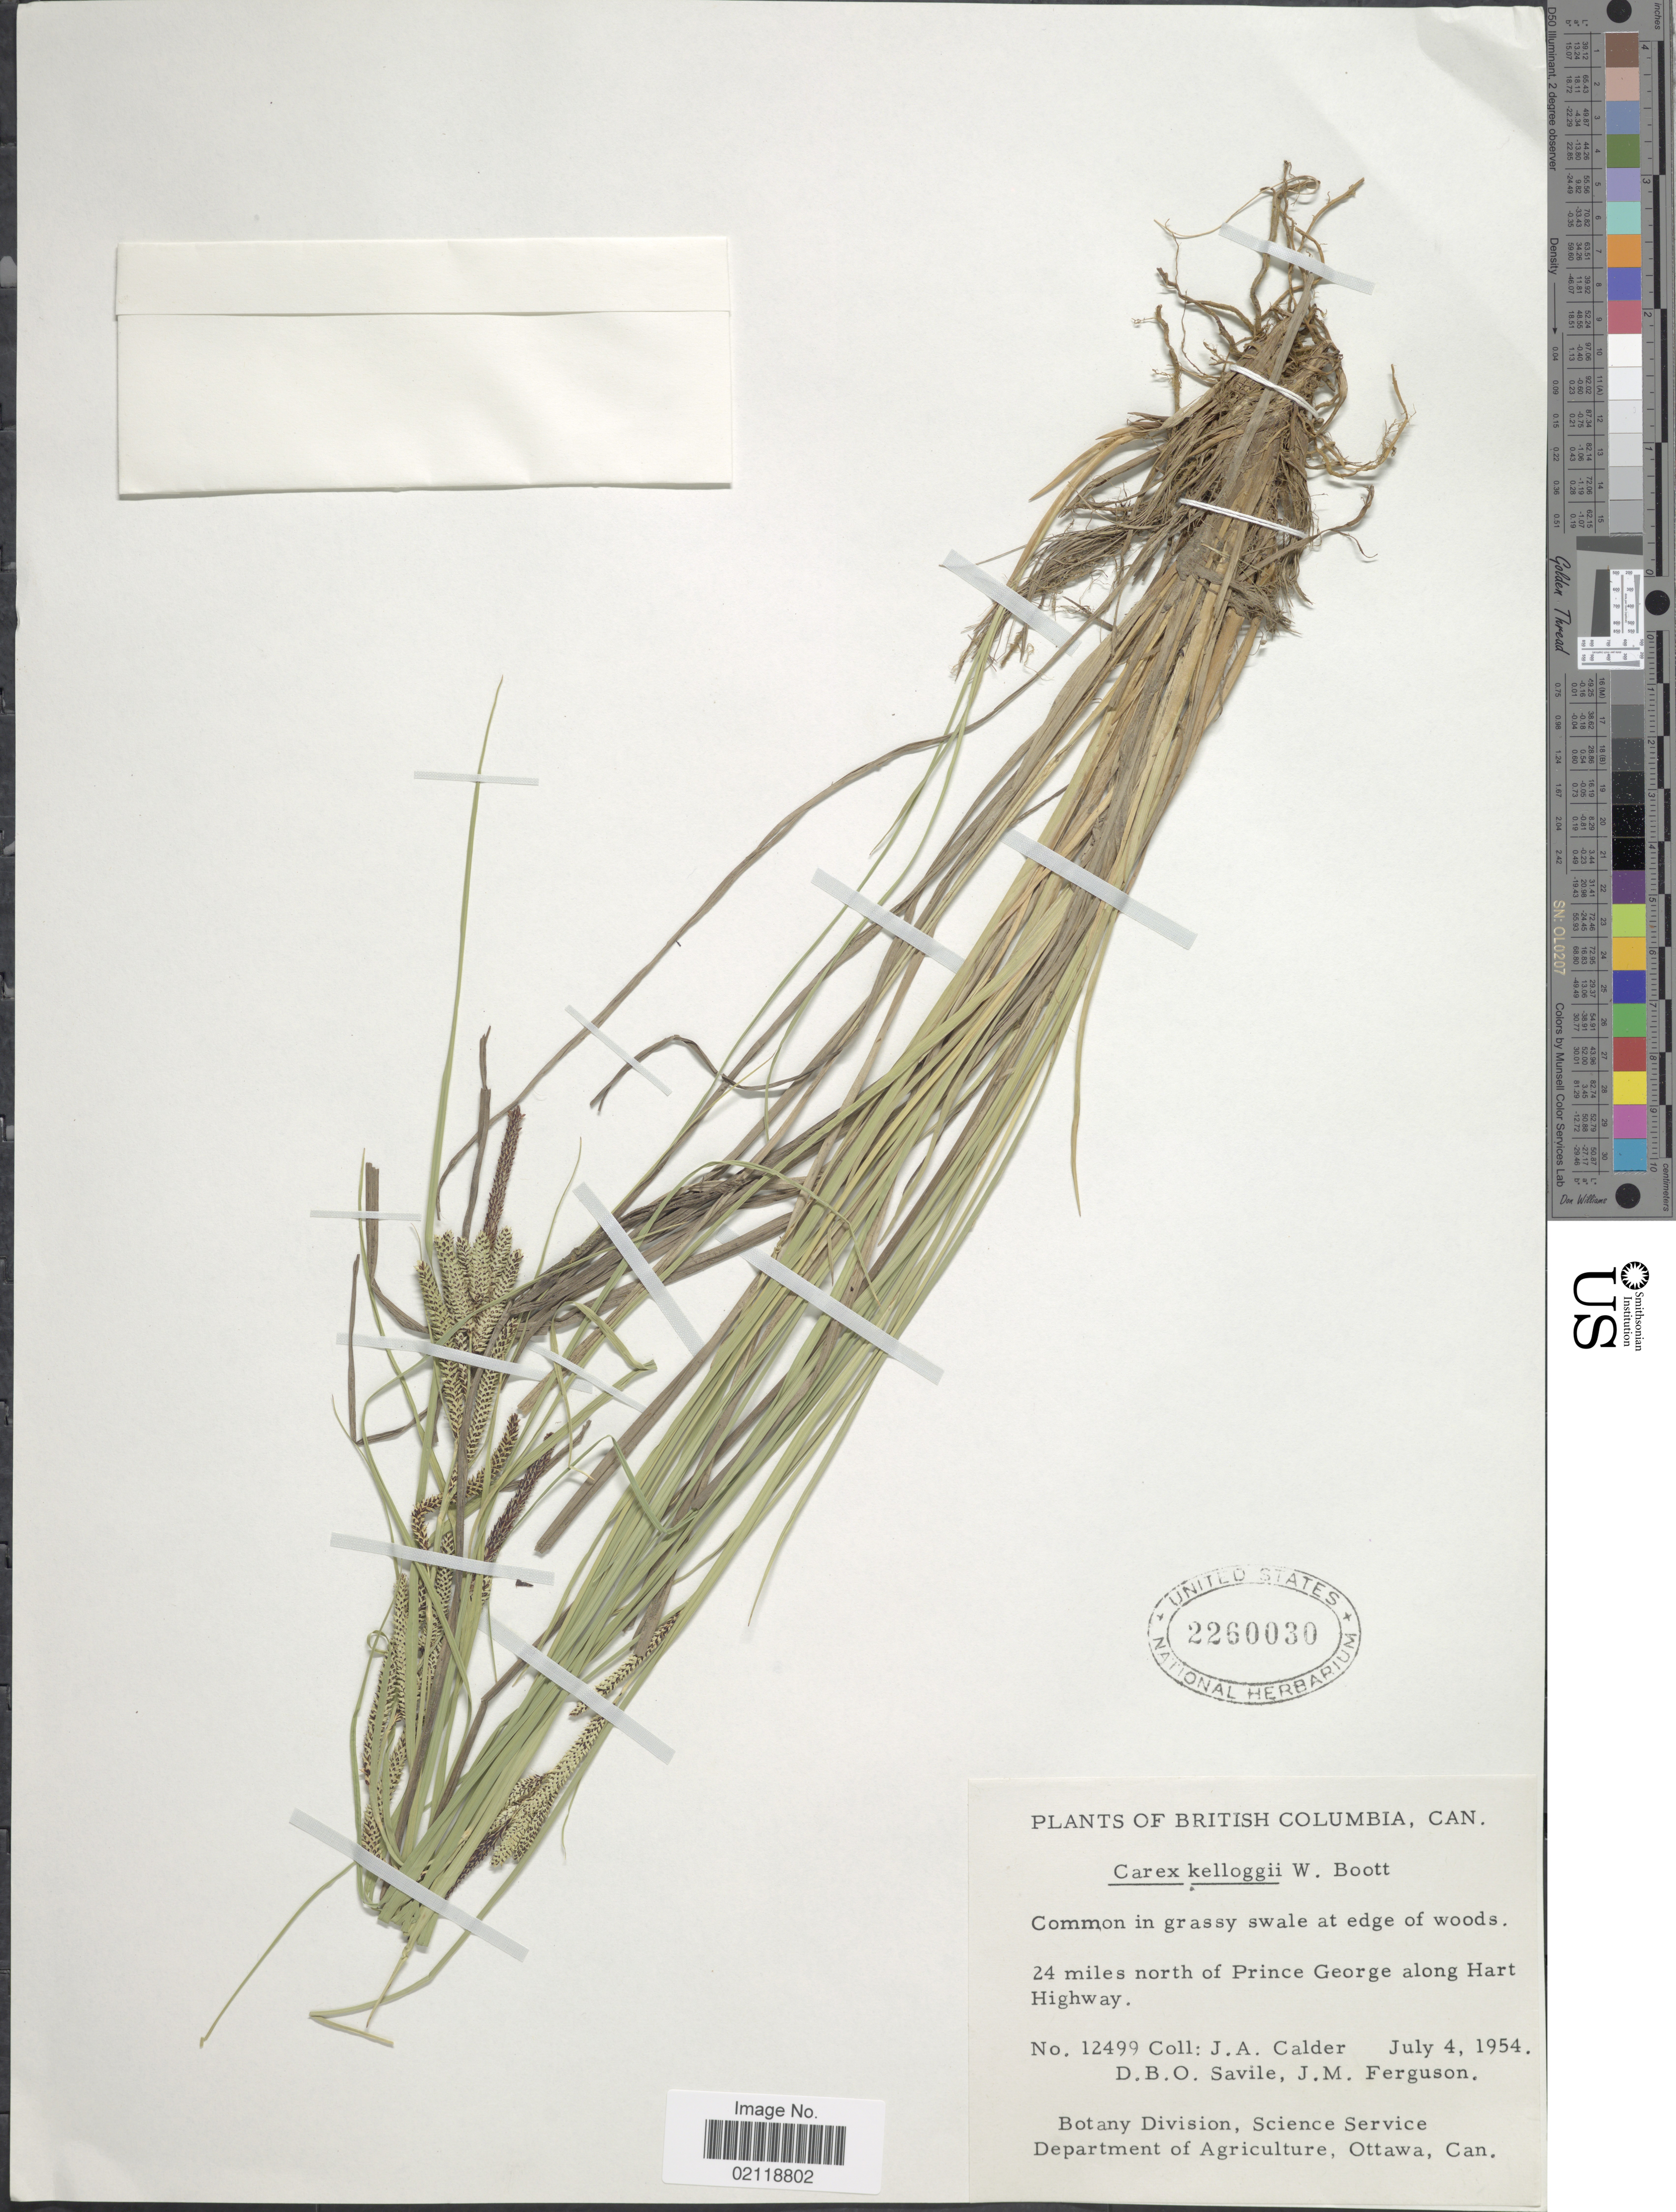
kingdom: Plantae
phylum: Tracheophyta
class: Liliopsida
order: Poales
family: Cyperaceae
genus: Carex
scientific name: Carex kelloggii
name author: W. Boott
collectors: J. A. Calder, D. Savile & J. M. Ferguson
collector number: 12499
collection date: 1954-07-04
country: Canada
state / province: British Columbia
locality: Can., common in grassy swale at edge of woods, 24 miles north of Prince George along Hart Highway.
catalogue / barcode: US 2260030